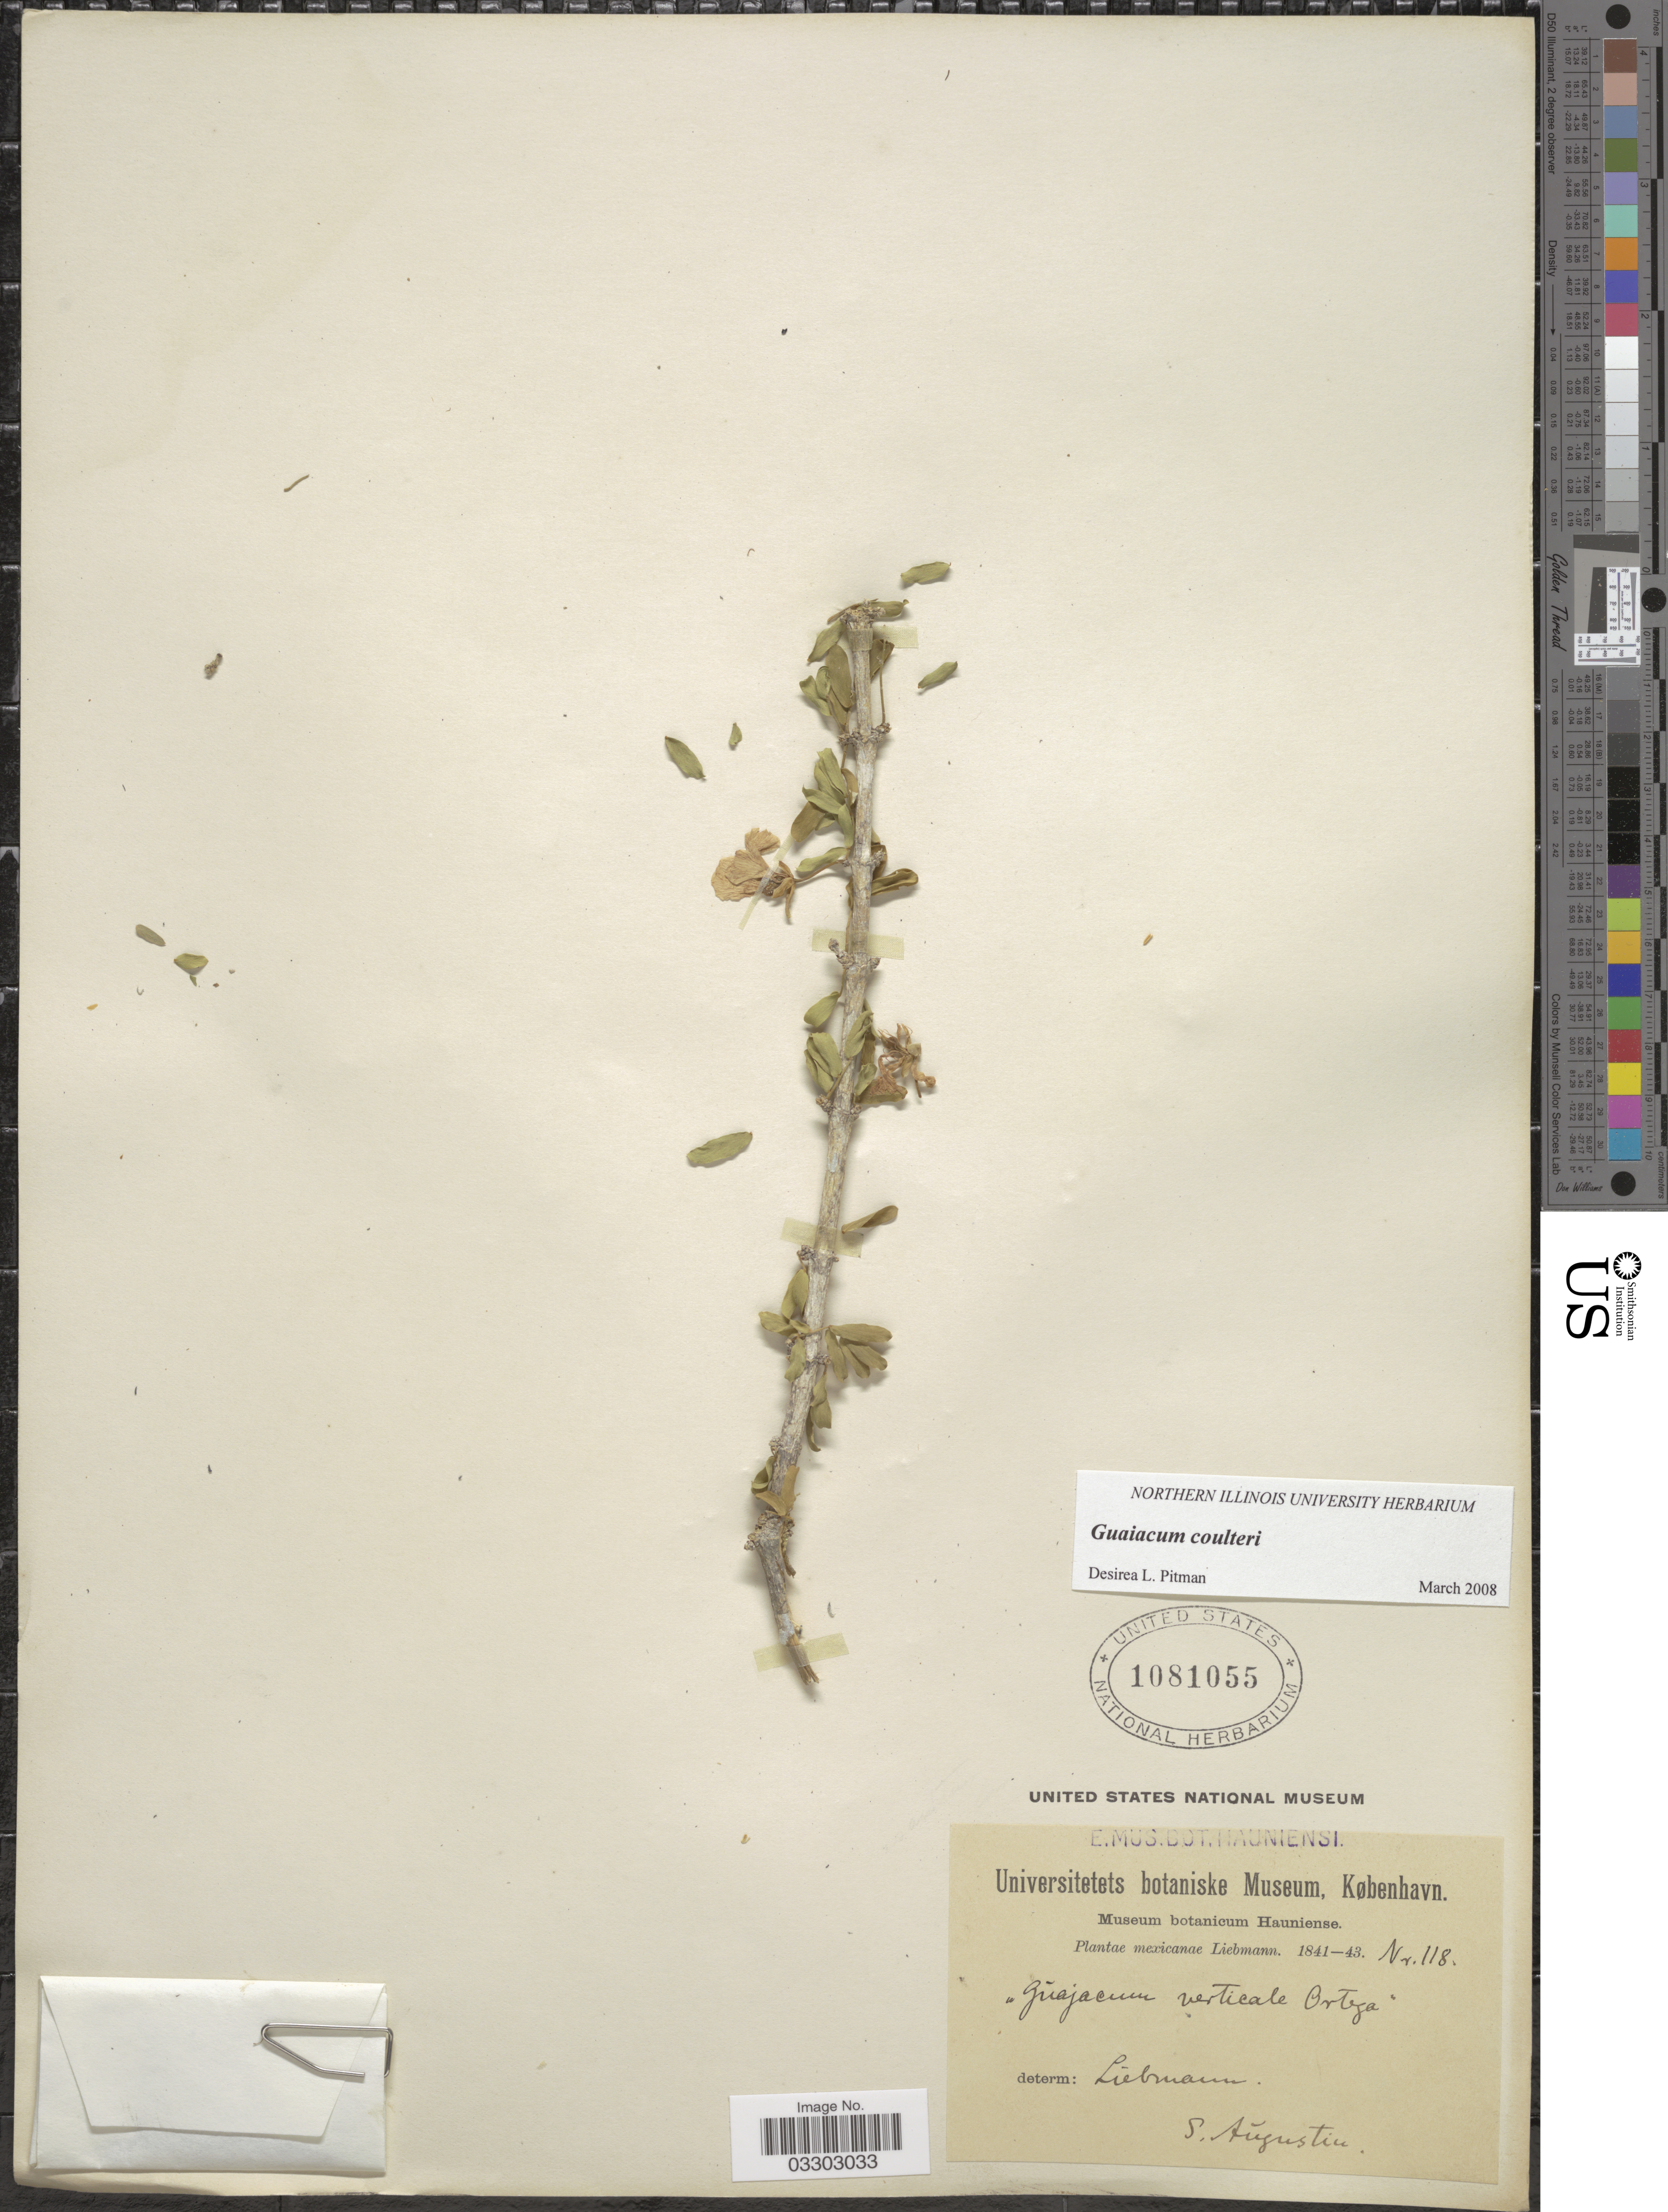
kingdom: Plantae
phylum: Tracheophyta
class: Magnoliopsida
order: Zygophyllales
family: Zygophyllaceae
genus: Guaiacum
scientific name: Guaiacum coulteri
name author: A. Gray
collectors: Liebmann, --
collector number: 118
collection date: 1841/1843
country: Mexico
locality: S. Augustin.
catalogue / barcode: US 1081055